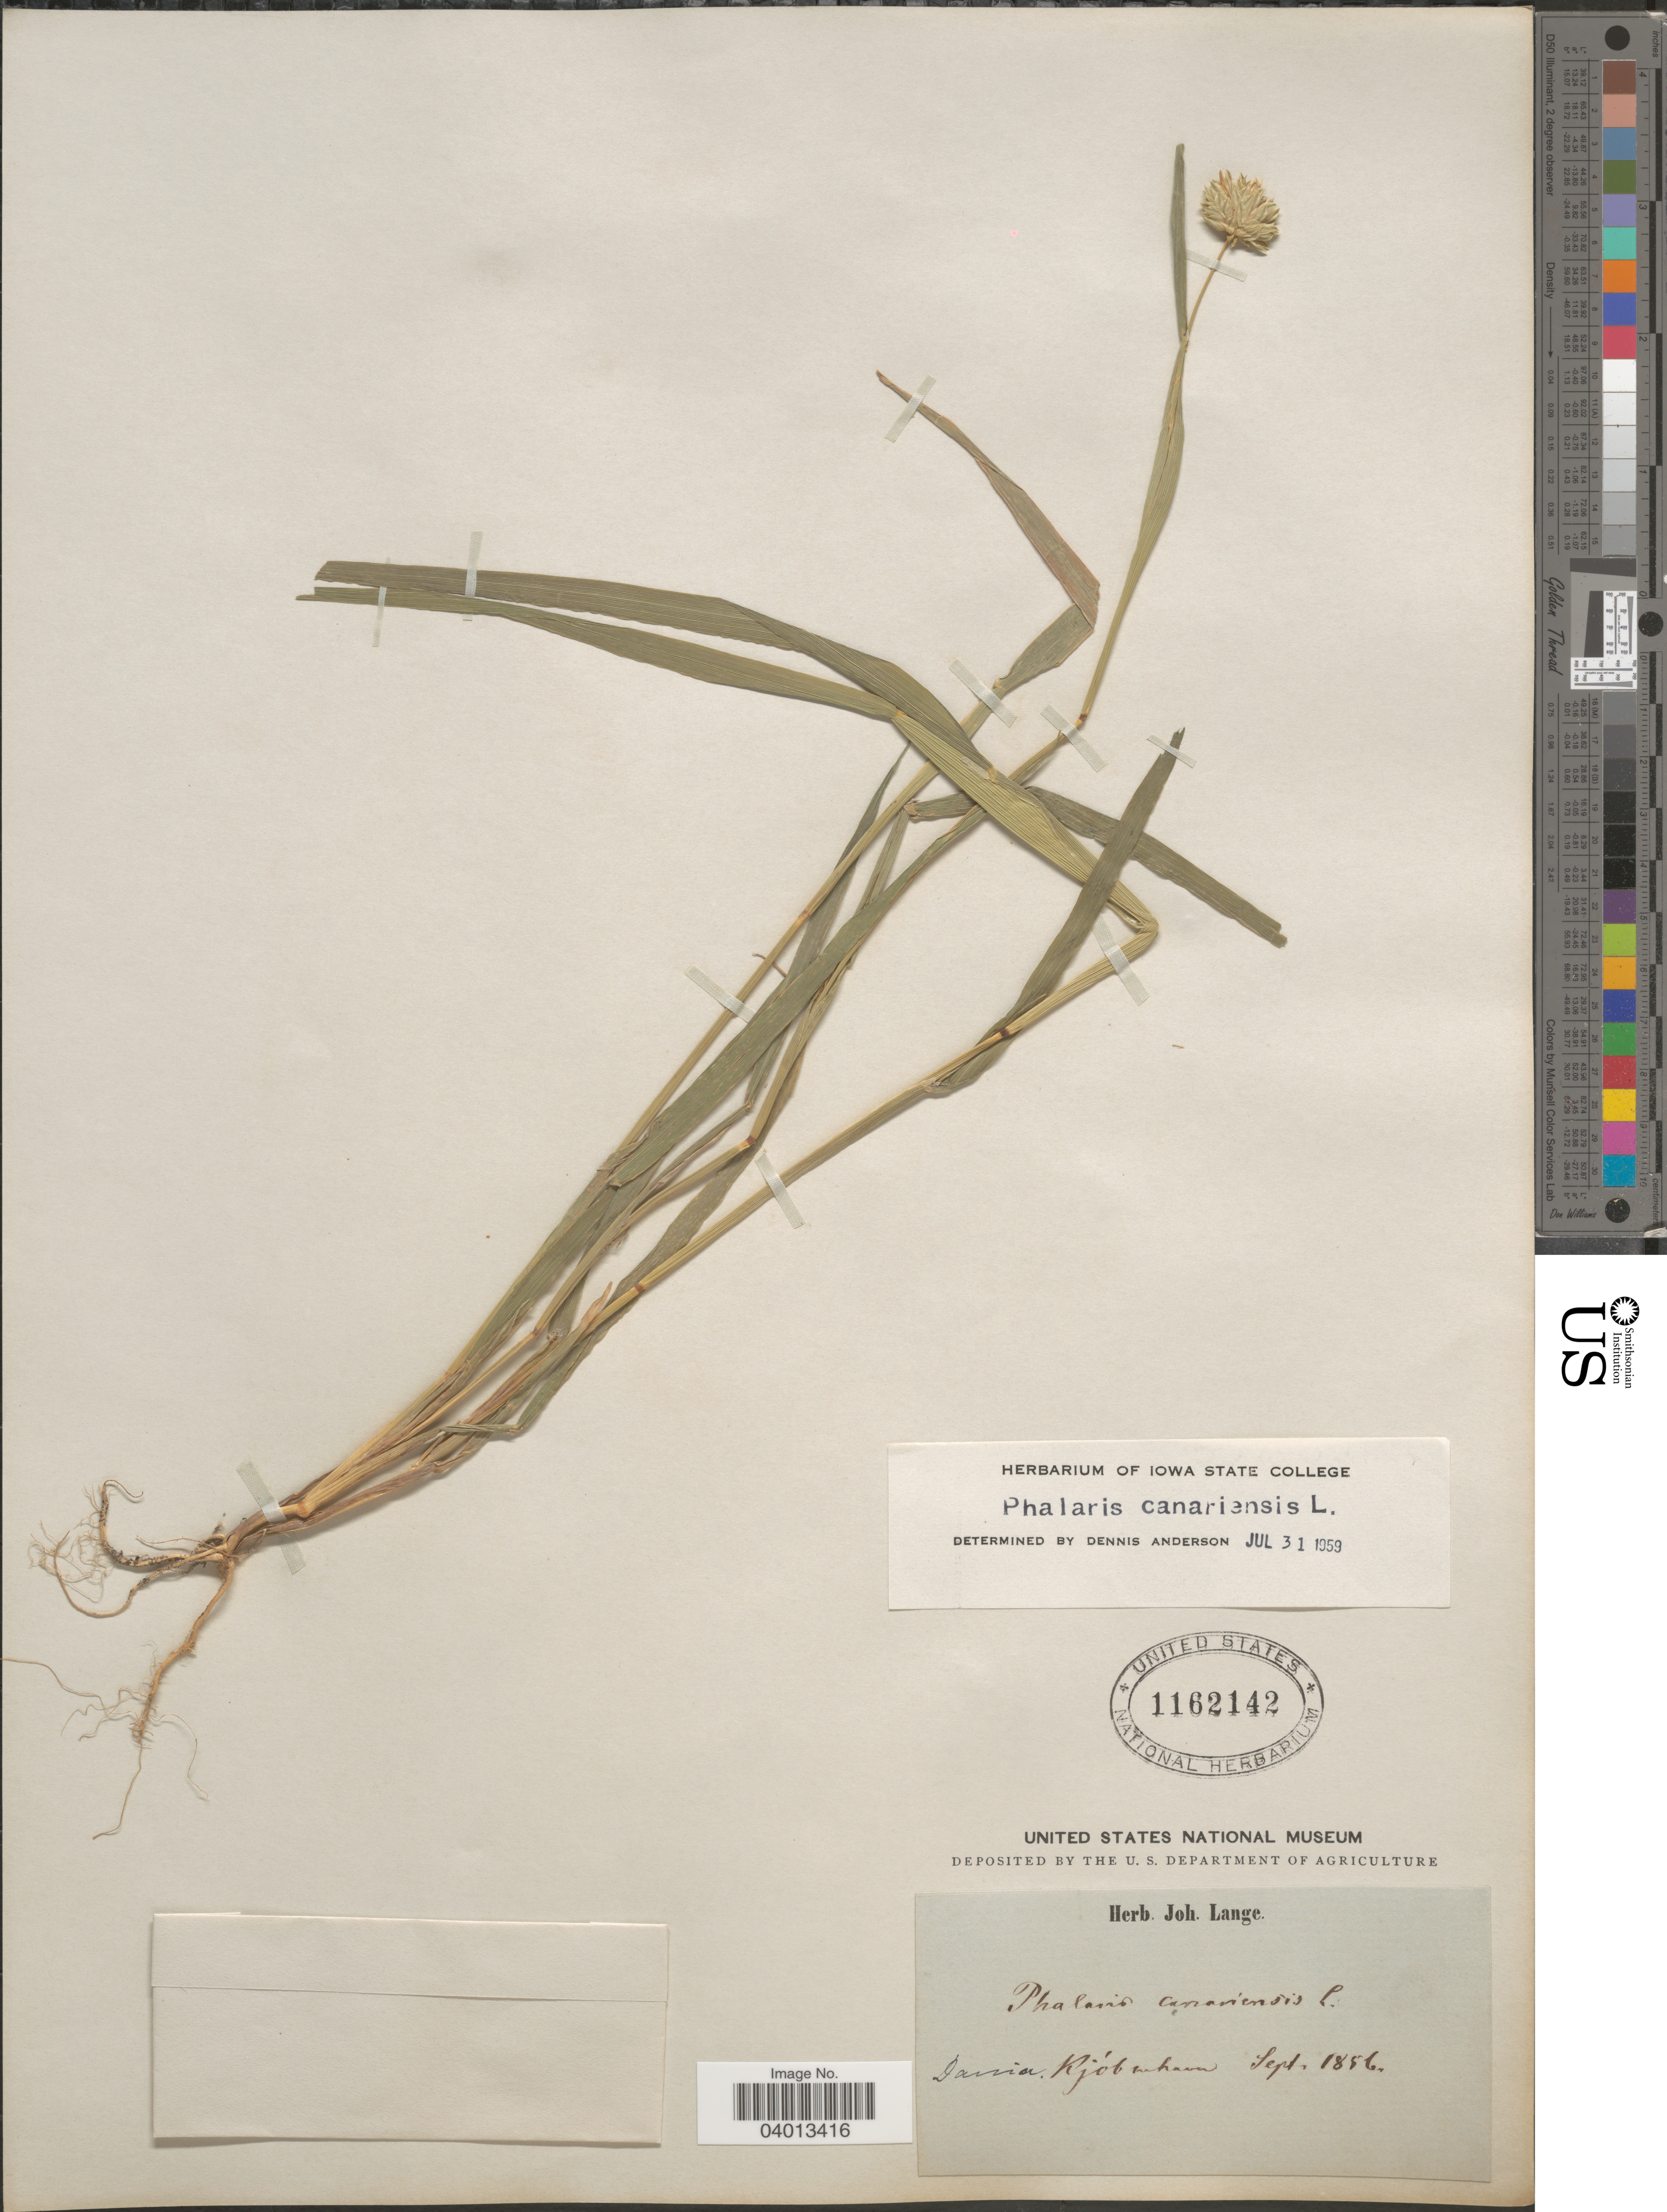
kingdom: Plantae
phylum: Tracheophyta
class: Liliopsida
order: Poales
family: Poaceae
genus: Phalaris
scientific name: Phalaris canariensis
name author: L.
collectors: ex herb. Joh. Lange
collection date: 1856-09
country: Denmark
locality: Dania. Kjobenhavn.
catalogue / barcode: US 1162142